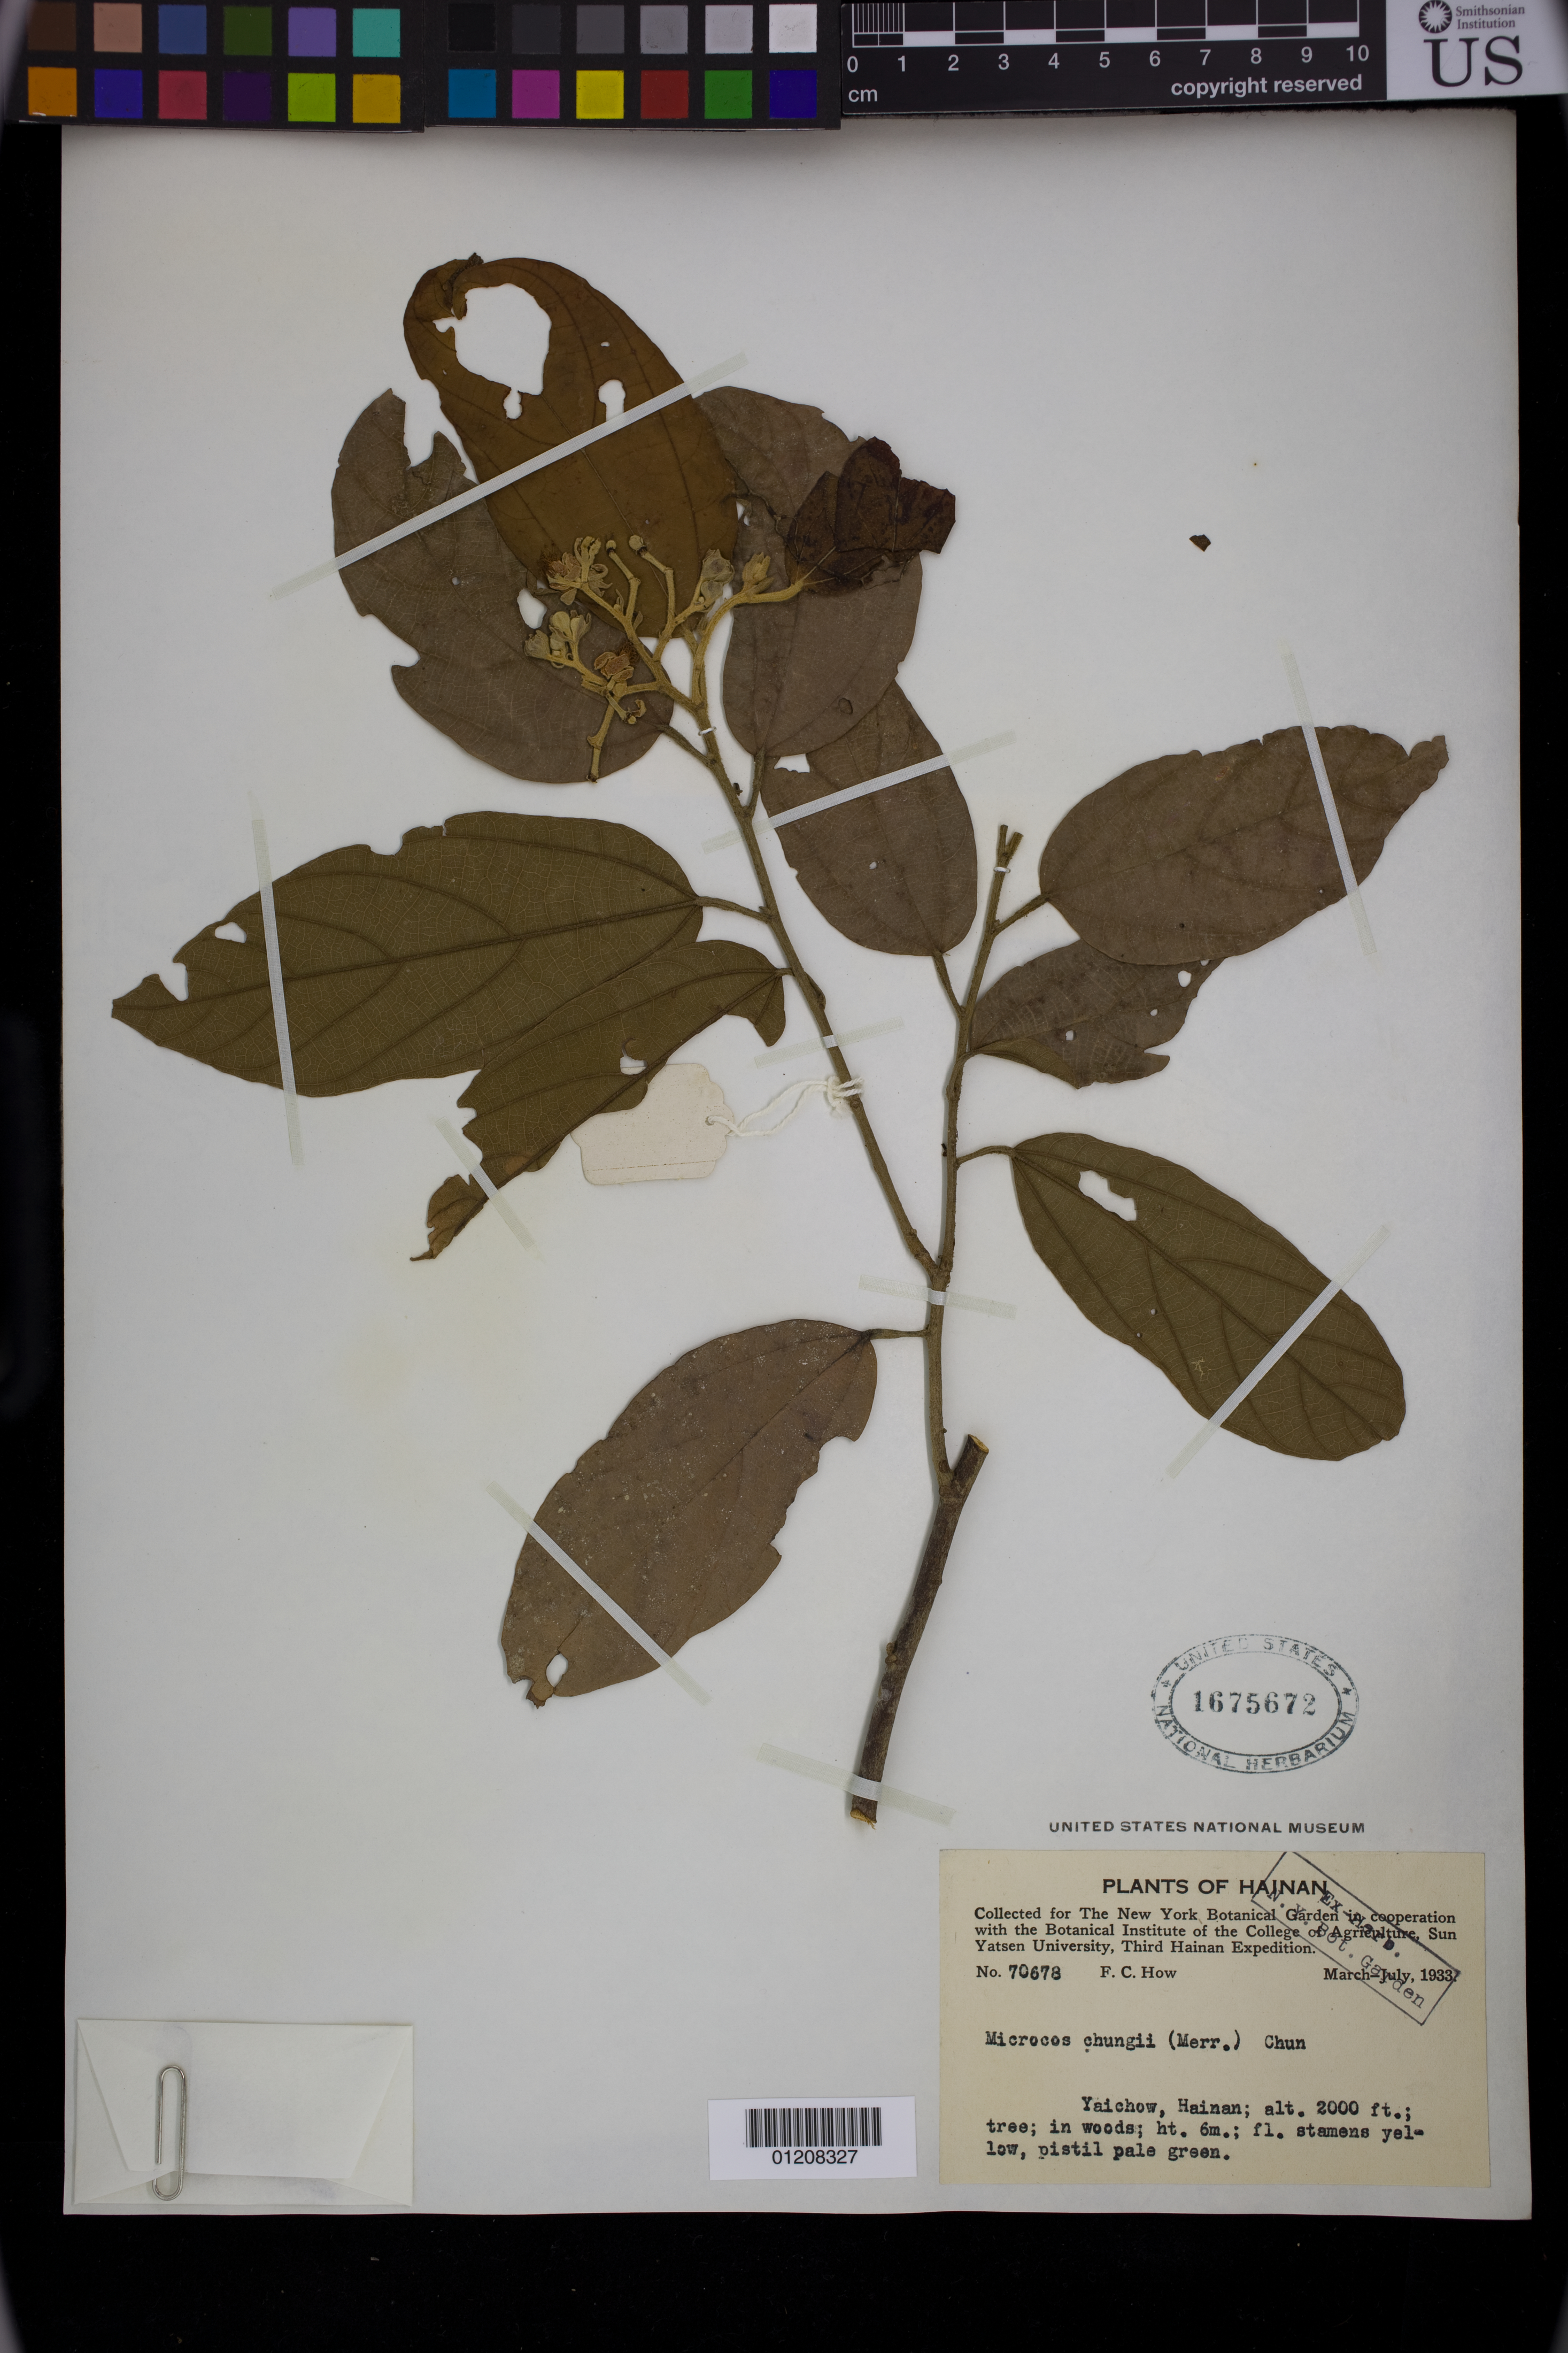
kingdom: Plantae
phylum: Tracheophyta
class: Magnoliopsida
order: Malvales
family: Malvaceae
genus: Microcos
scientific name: Microcos chungii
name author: (Merr.) Chun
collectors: F. C. How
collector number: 70678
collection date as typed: Mar 1933 to -- Jul 1933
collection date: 1933-03/1933-07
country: China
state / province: Hainan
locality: Yaichow, Hainan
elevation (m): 610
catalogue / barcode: US 1675672